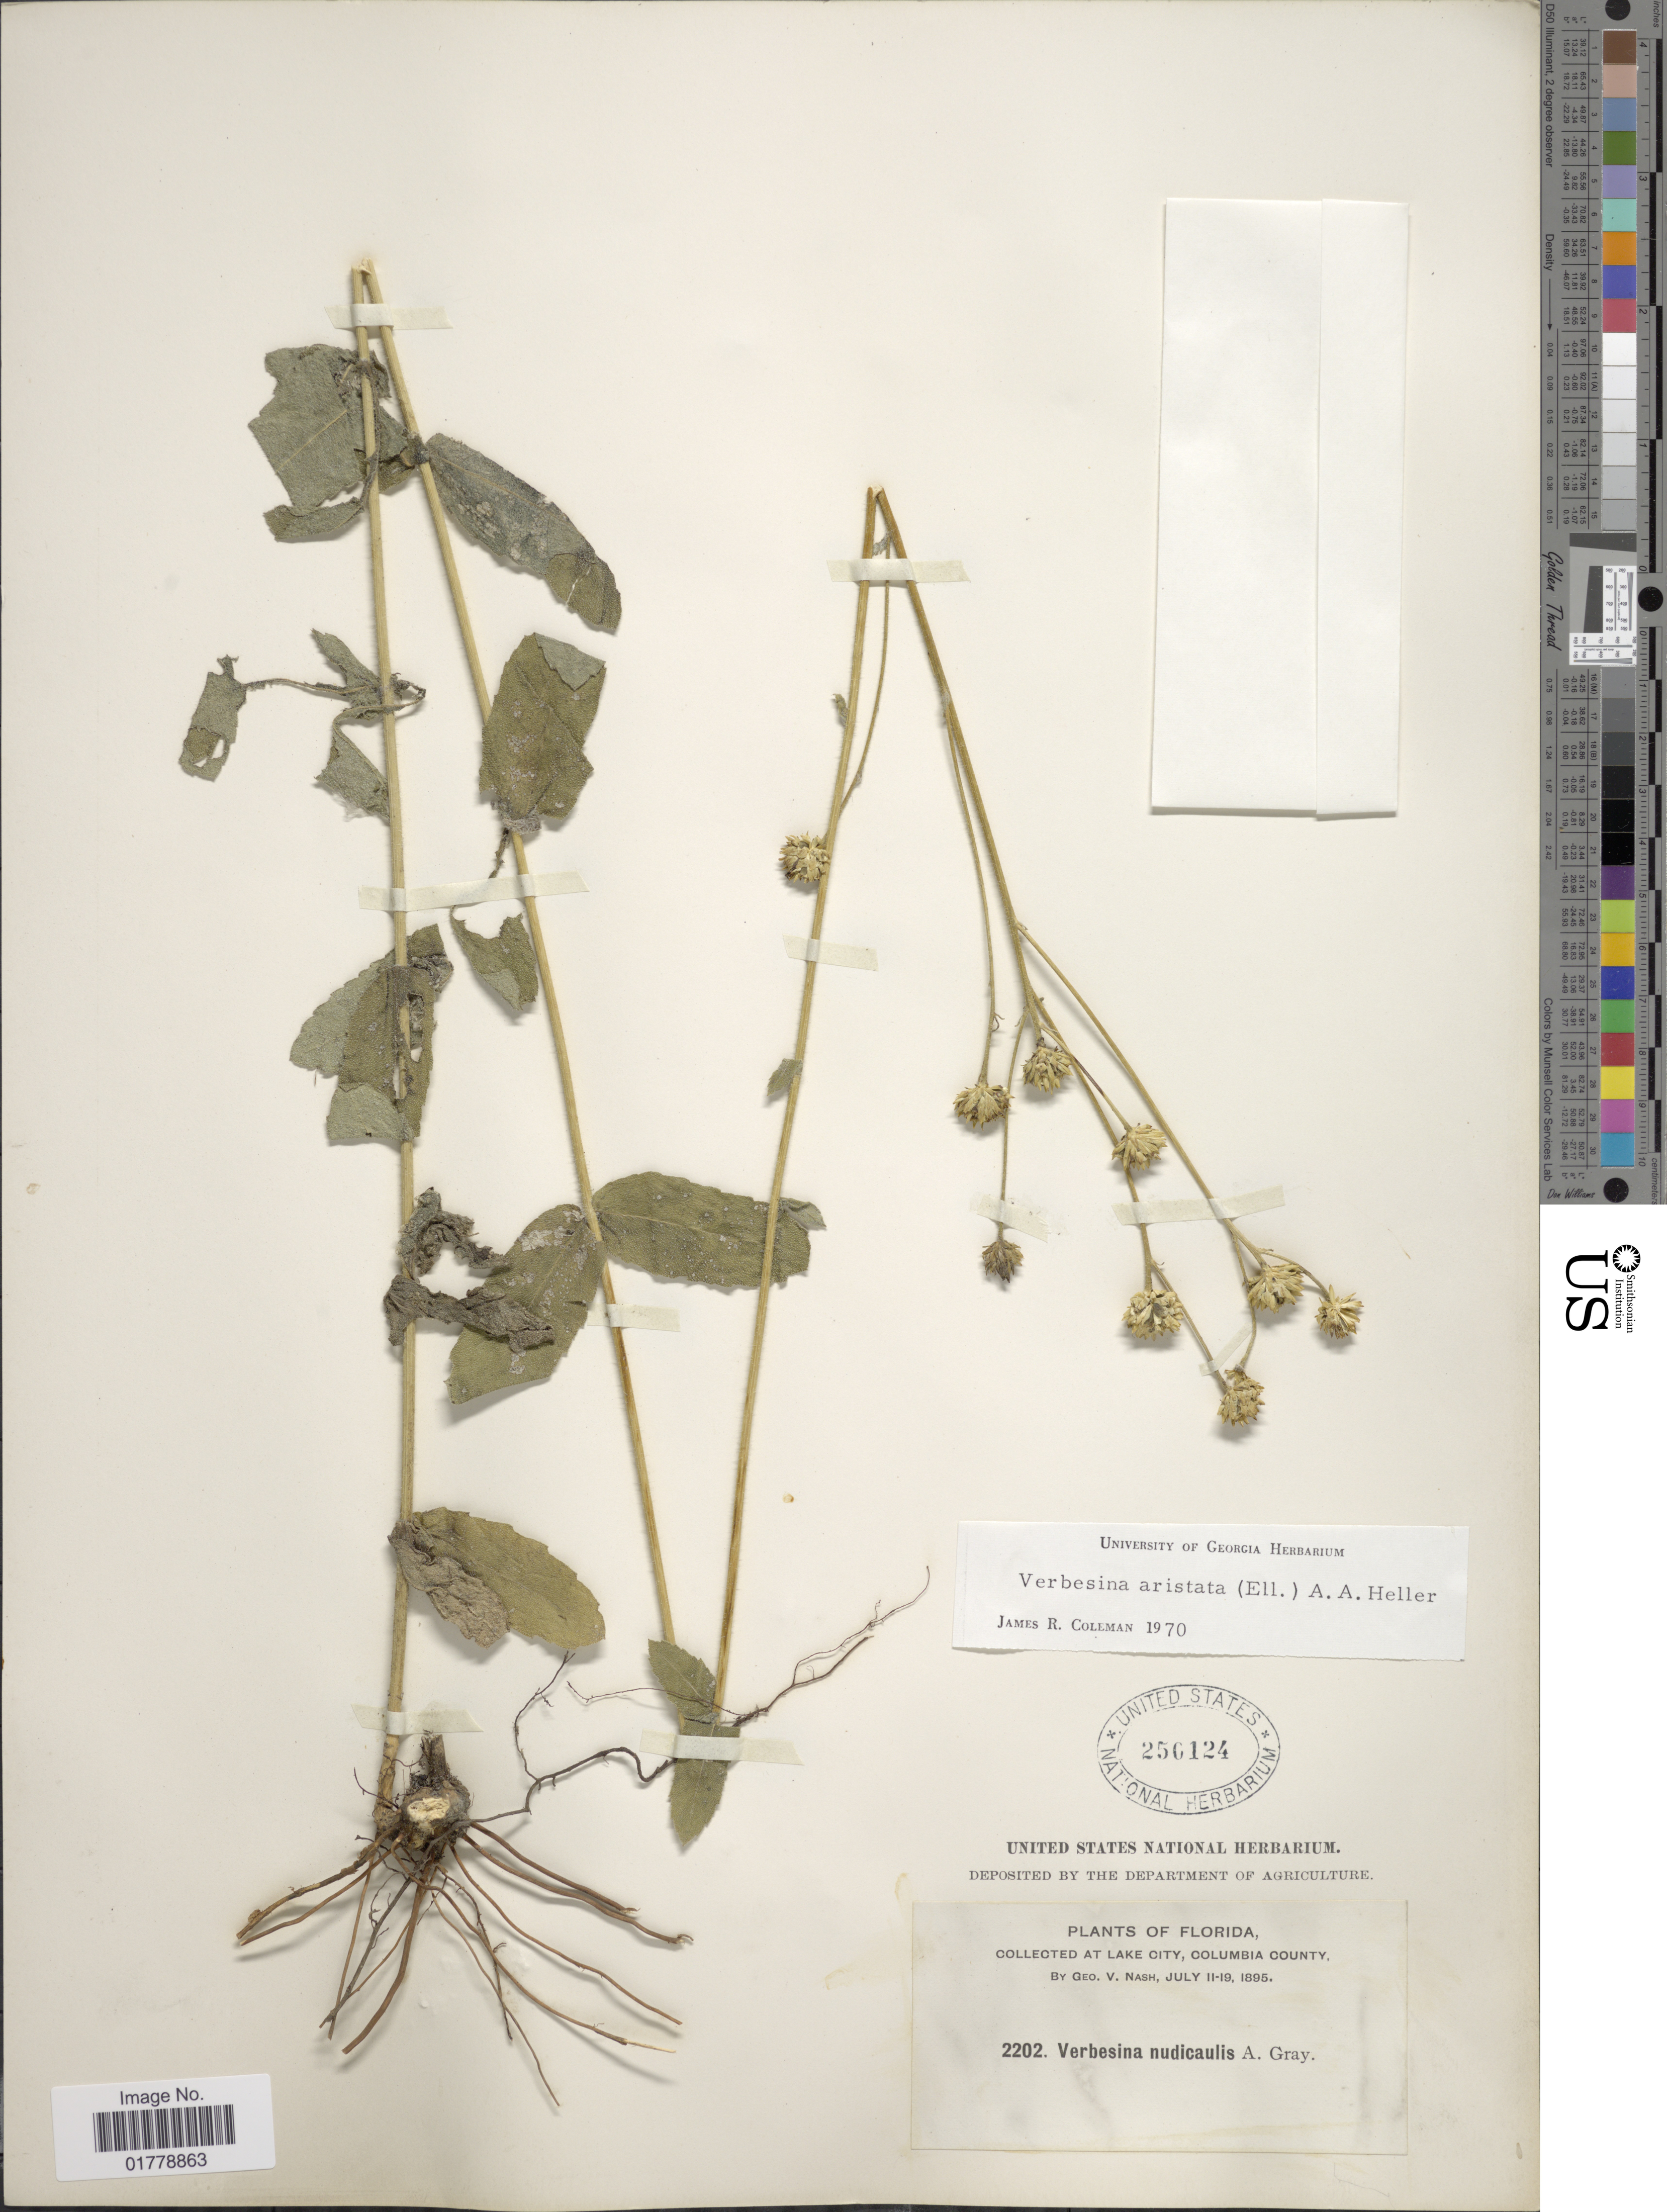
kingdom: Plantae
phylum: Tracheophyta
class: Magnoliopsida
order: Asterales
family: Asteraceae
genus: Verbesina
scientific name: Verbesina aristata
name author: (Elliott) A. Heller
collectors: G. V. Nash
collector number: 2202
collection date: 1895-07-11/1895-07-19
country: United States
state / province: Florida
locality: At Lake City, Columbia County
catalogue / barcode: US 250124